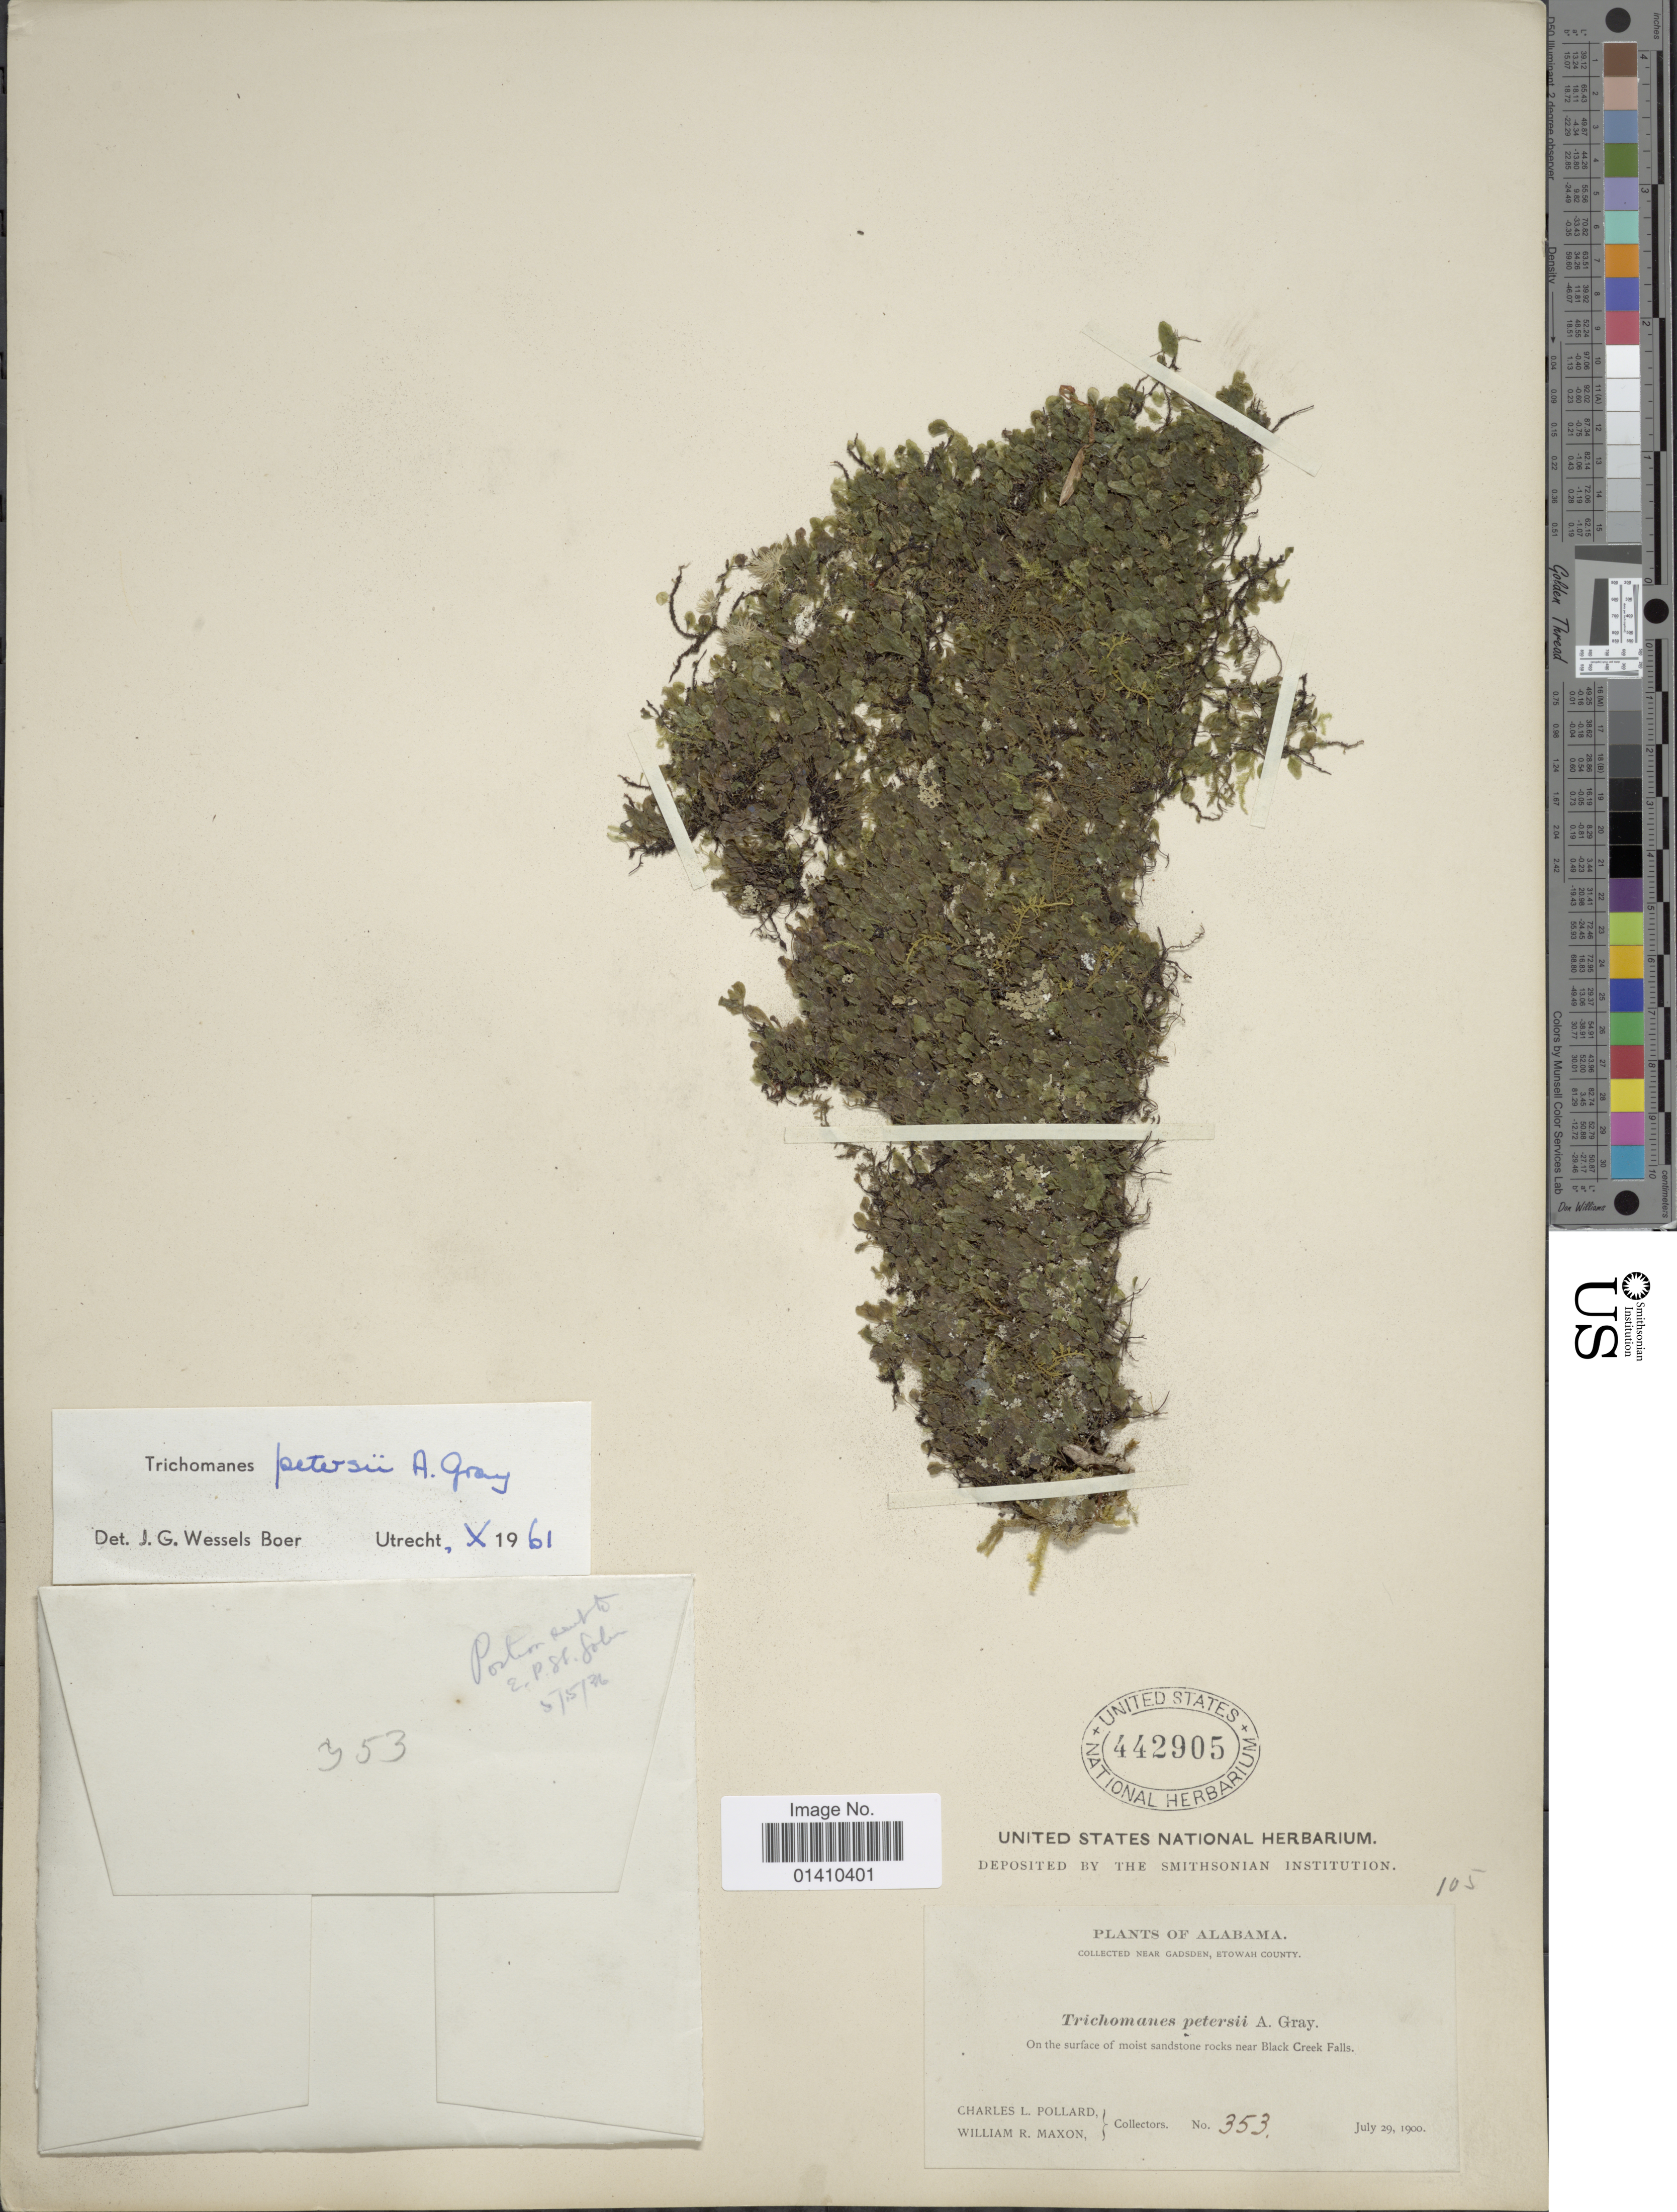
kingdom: Plantae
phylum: Tracheophyta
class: Polypodiopsida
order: Hymenophyllales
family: Hymenophyllaceae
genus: Didymoglossum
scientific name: Didymoglossum petersii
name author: (A. Gray) Copel.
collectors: C. L. Pollard & W. R. Maxon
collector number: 353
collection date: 1900-07-29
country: United States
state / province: Alabama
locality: Near Gadsden, Etowah County. On the surface of moist sandstone rocks near Black Creek Falls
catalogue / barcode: US 442905